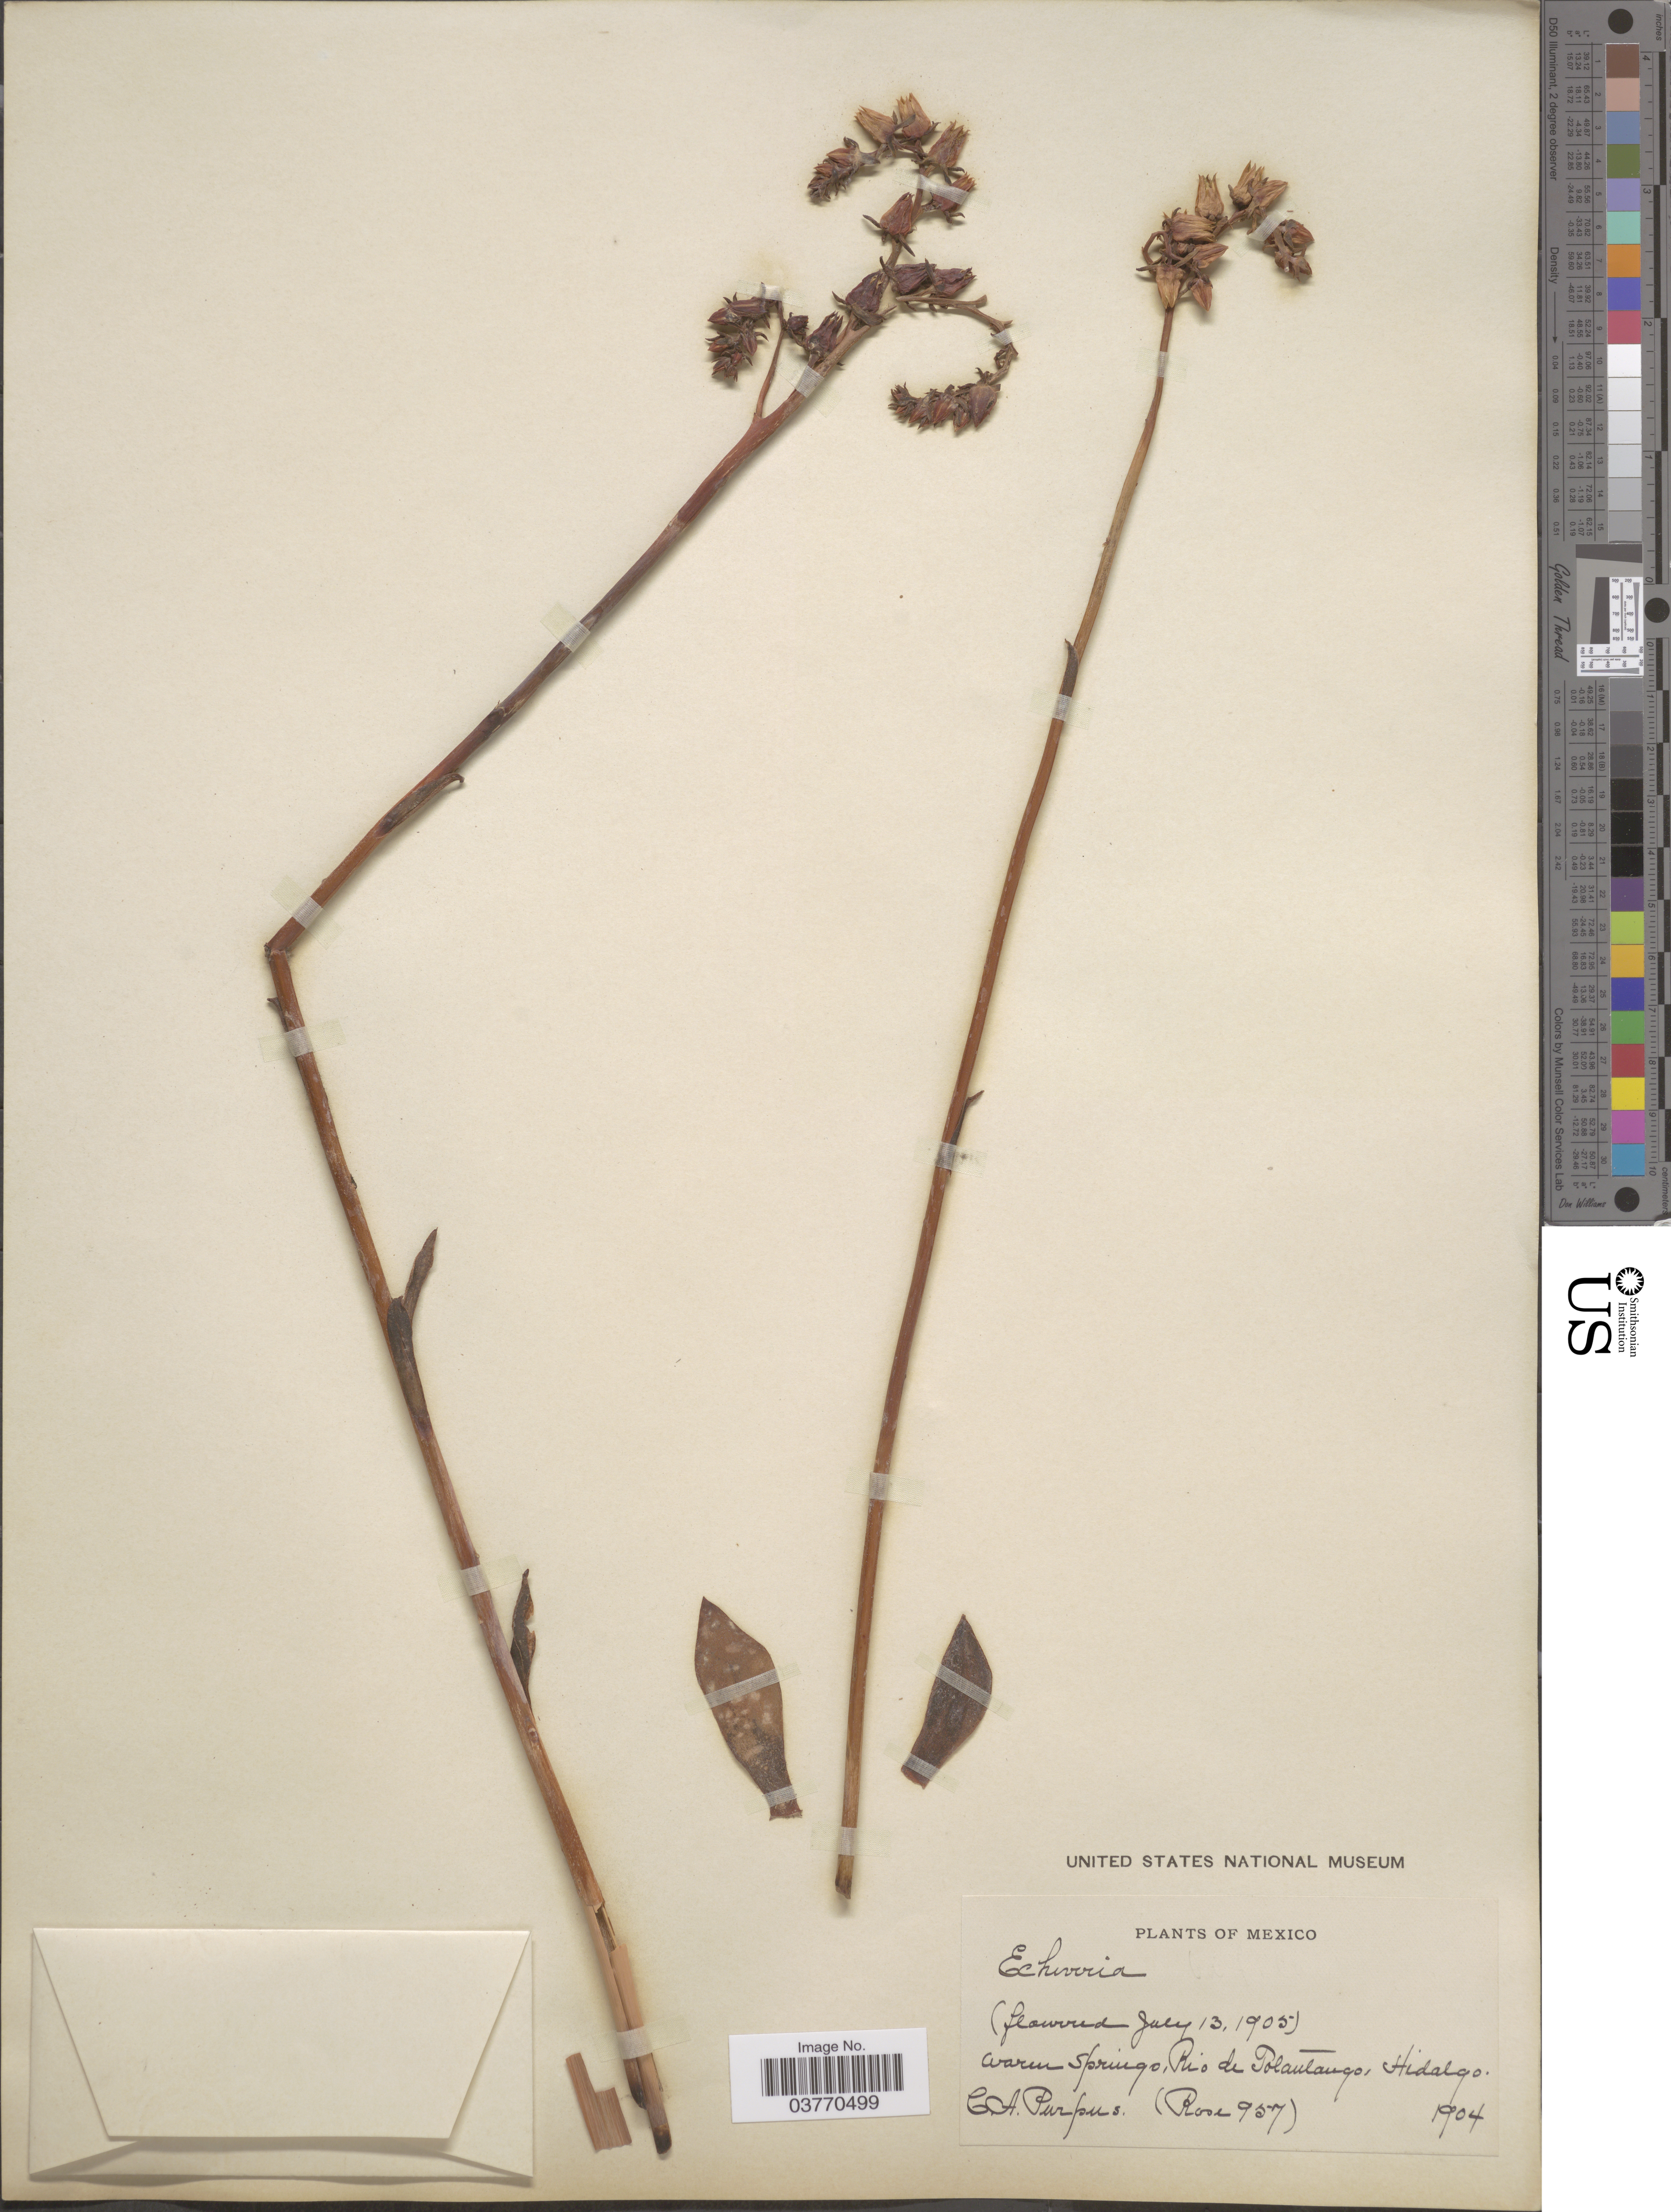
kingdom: Plantae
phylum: Tracheophyta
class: Magnoliopsida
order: Saxifragales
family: Crassulaceae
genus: Echeveria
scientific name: Echeveria trianthina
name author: Rose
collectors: C. A. Purpus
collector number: Rose957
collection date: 1904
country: Mexico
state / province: Hidalgo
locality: Warm Springs, Rio de Tolantango.